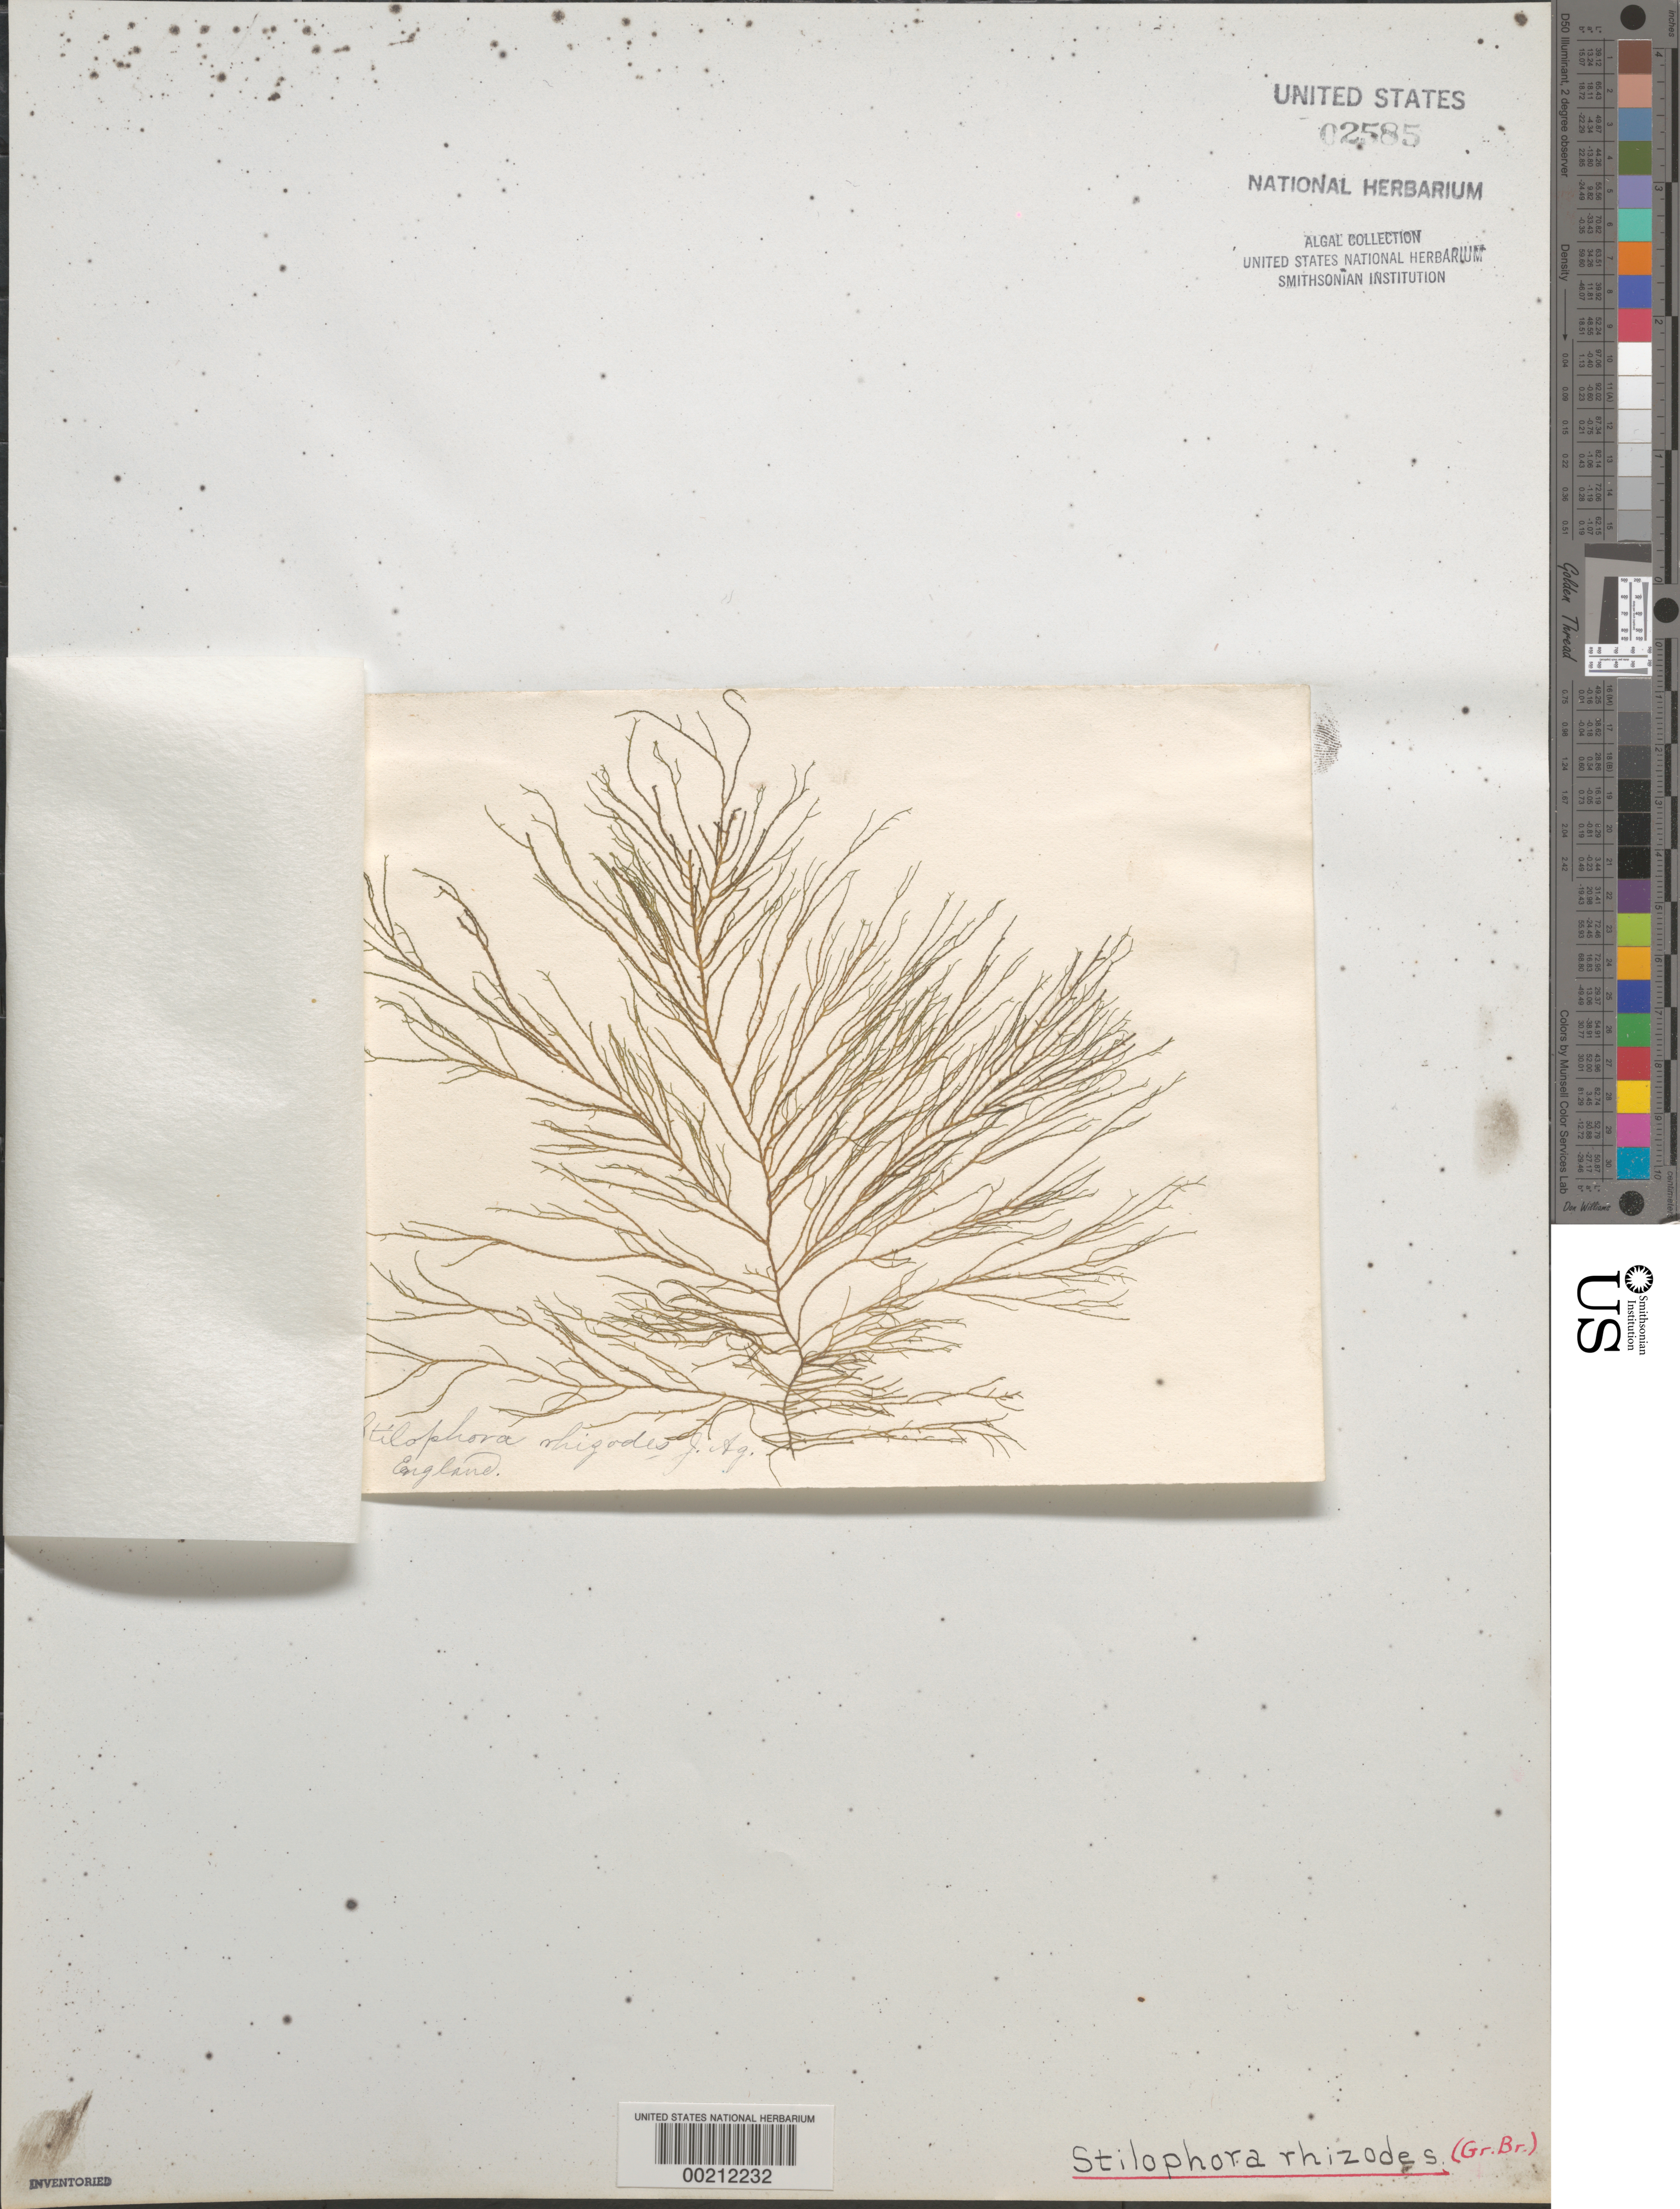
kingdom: Chromista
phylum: Ochrophyta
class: Phaeophyceae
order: Ectocarpales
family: Chordariaceae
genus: Stilophora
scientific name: Stilophora tenella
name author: (Esper) P.C. Silva in P.C. Silva et al.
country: United Kingdom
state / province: England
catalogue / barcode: US 2585